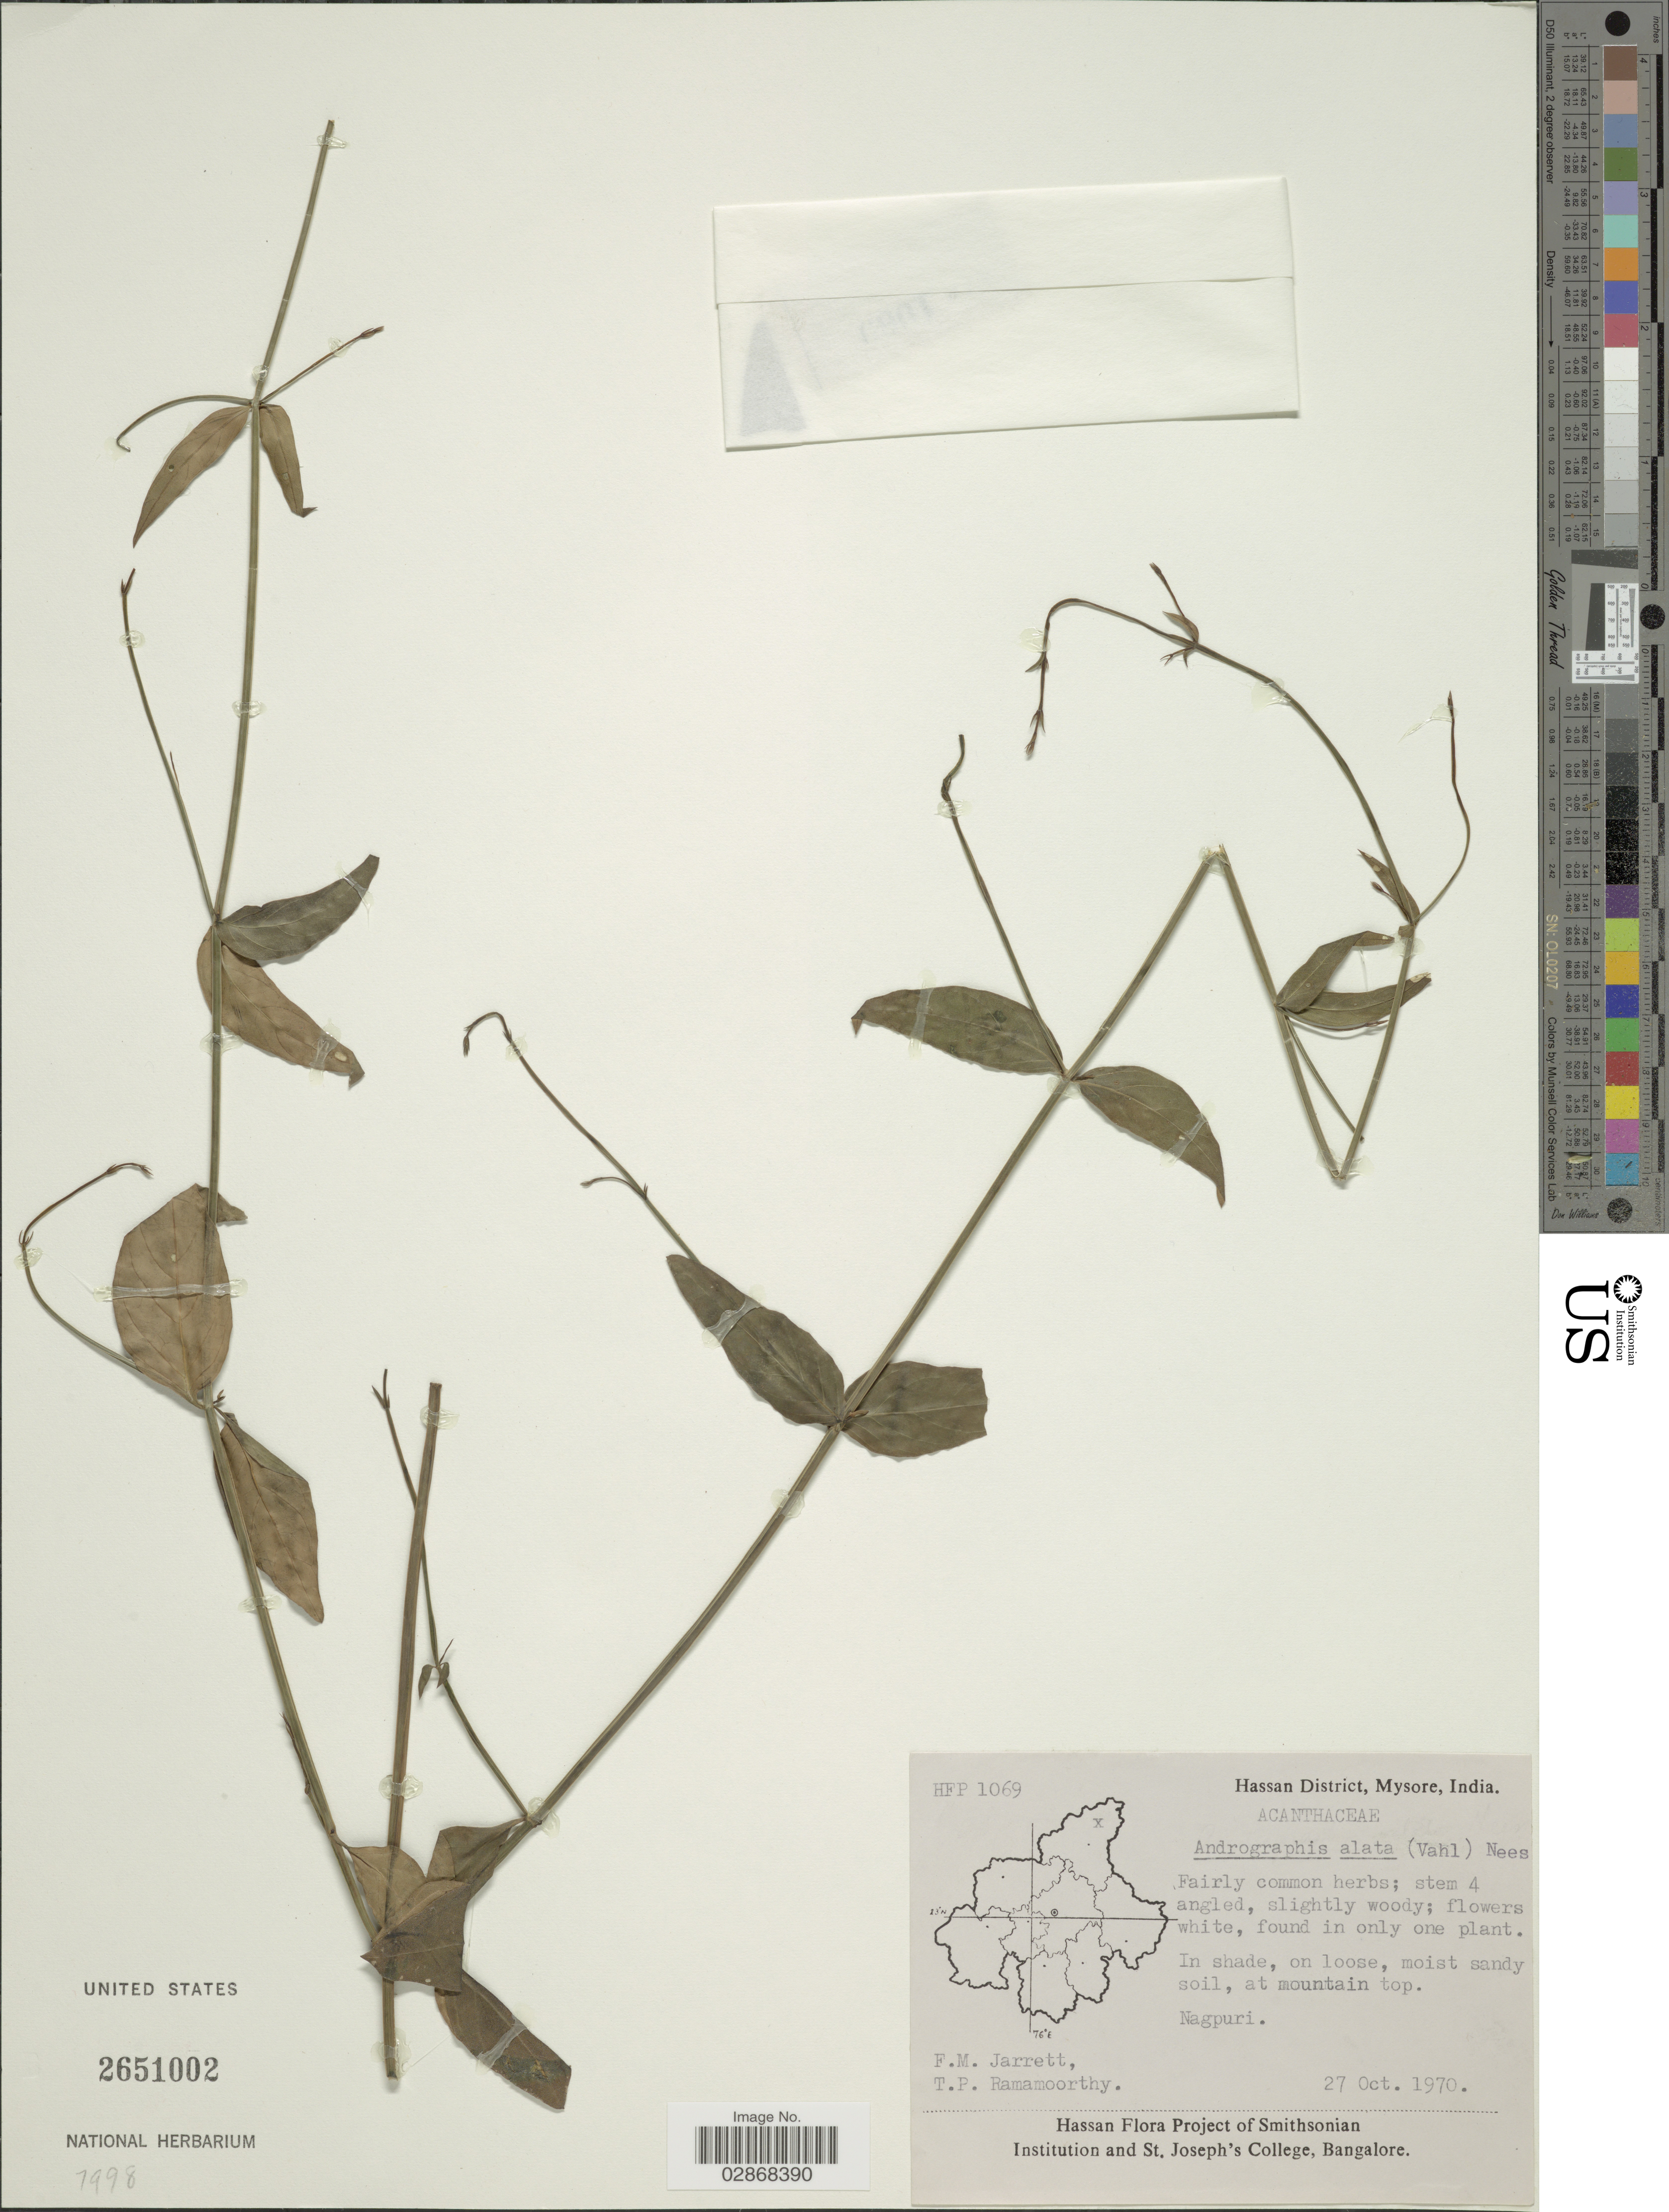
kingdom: Plantae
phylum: Tracheophyta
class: Magnoliopsida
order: Lamiales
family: Acanthaceae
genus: Andrographis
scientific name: Andrographis alata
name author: (Vahl) Nees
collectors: F. M. Jarrett & T. P. Ramamoorthy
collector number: HFP1069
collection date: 1970-10-27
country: India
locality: Hassan District, Mysore. Nagpuri.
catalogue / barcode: US 2651002